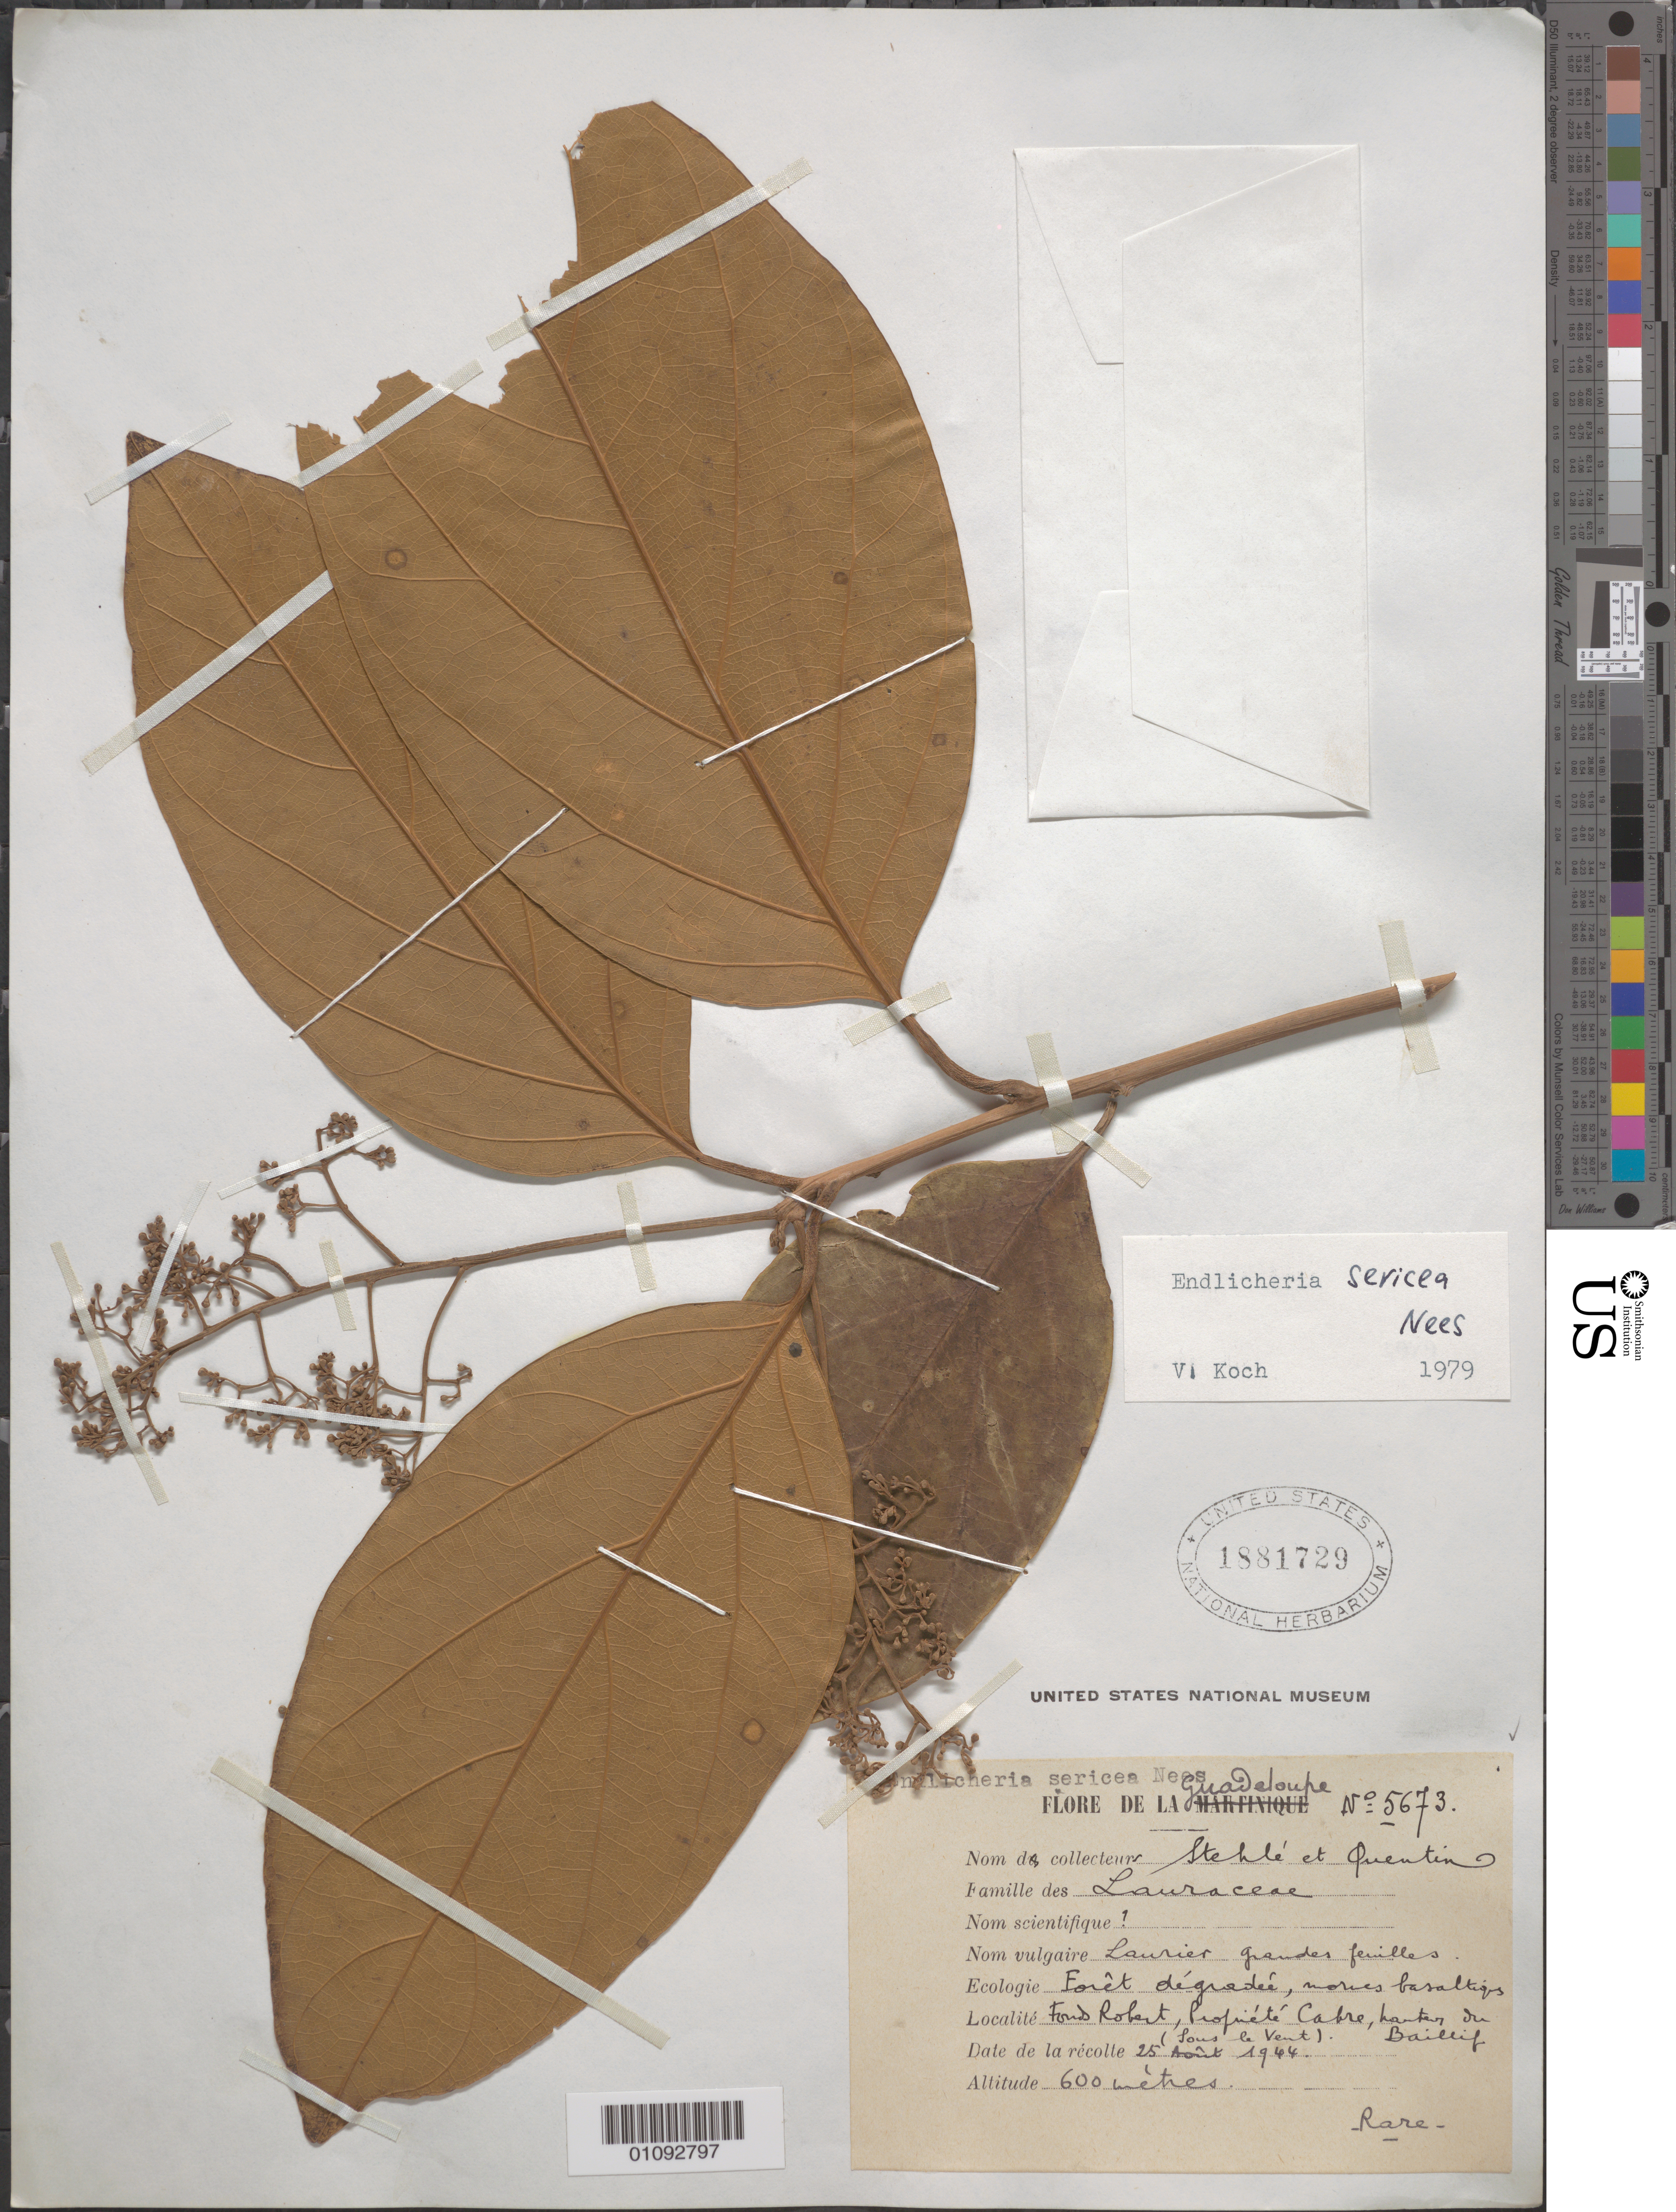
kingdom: Plantae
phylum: Tracheophyta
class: Magnoliopsida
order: Laurales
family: Lauraceae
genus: Endlicheria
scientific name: Endlicheria sericea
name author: Nees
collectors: H. Stehlé & R. Quentin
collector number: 5673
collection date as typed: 25 Aug 1944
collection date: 1944-08-25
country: Guadeloupe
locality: Ford Robert, Propiete Cabre, hauteur du Baillif. Sous le Vent.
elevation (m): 600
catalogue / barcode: US 1881729